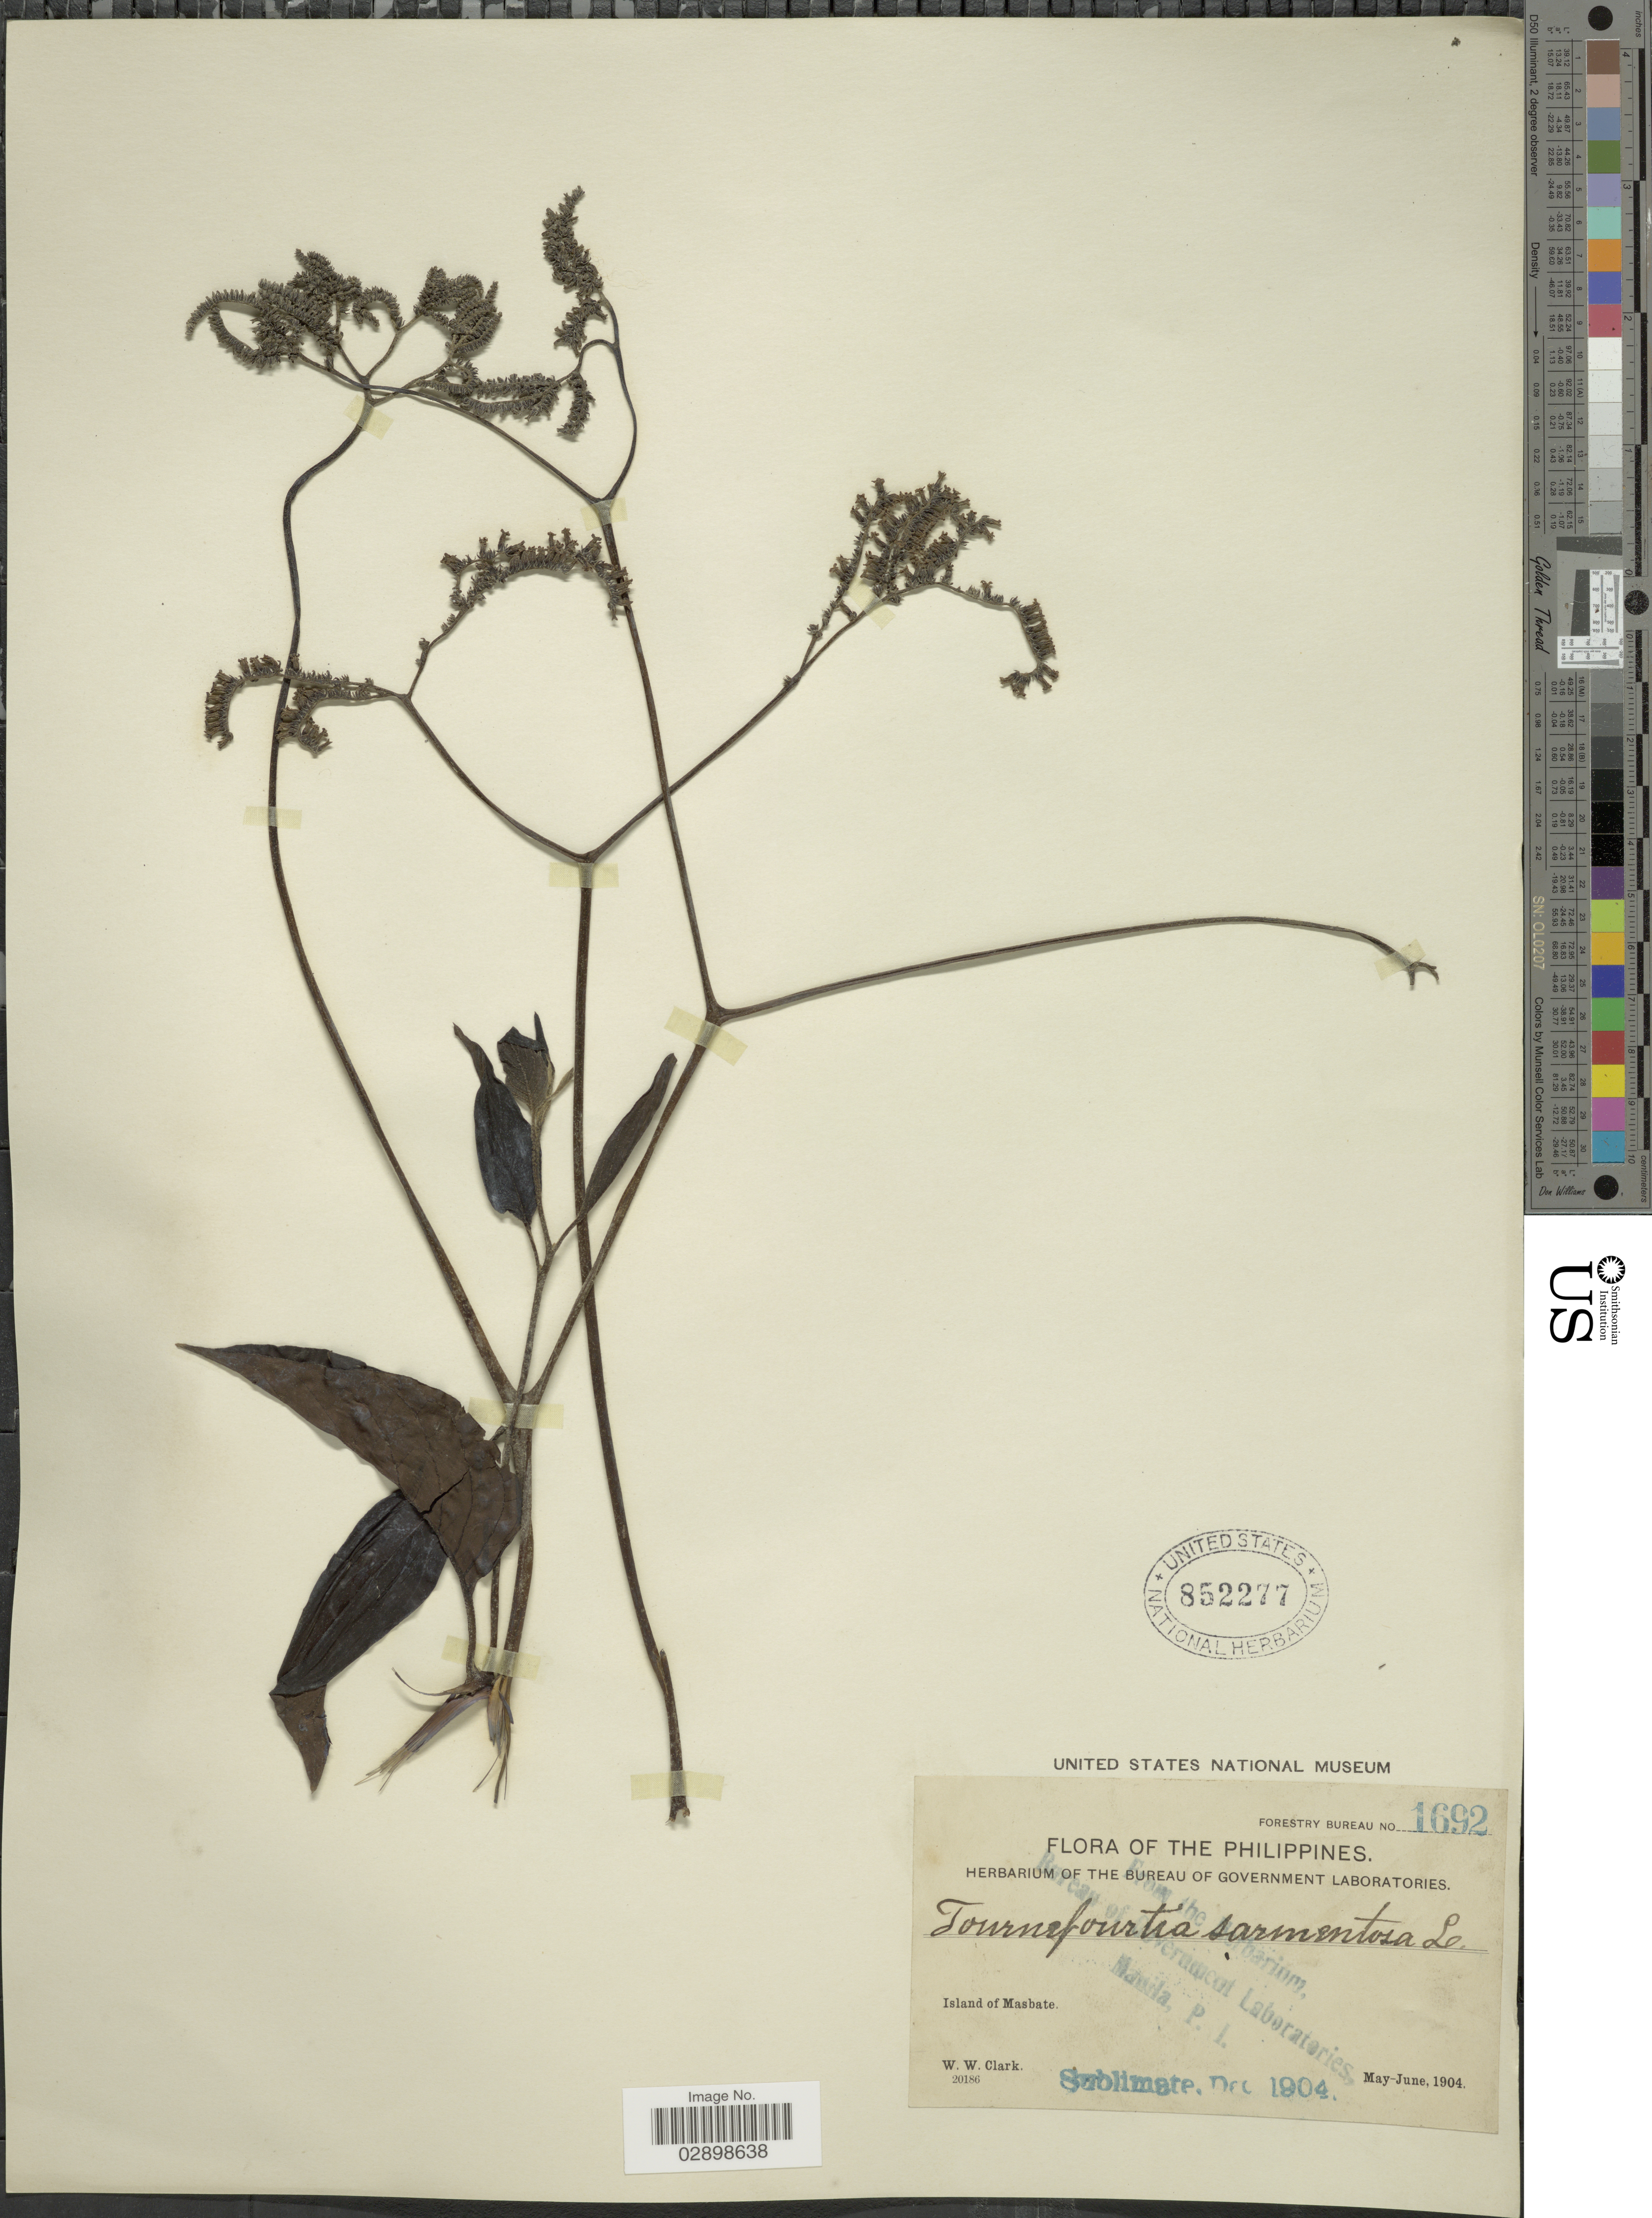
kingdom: Plantae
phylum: Tracheophyta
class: Magnoliopsida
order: Boraginales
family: Heliotropiaceae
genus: Tournefortia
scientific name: Tournefortia sarmentosa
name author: Lam.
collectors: W. W. Clark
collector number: Forestry Bureau 1692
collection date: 1904-05/1904-06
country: Philippines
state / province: Bicol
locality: Island of Masbate.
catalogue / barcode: US 852277